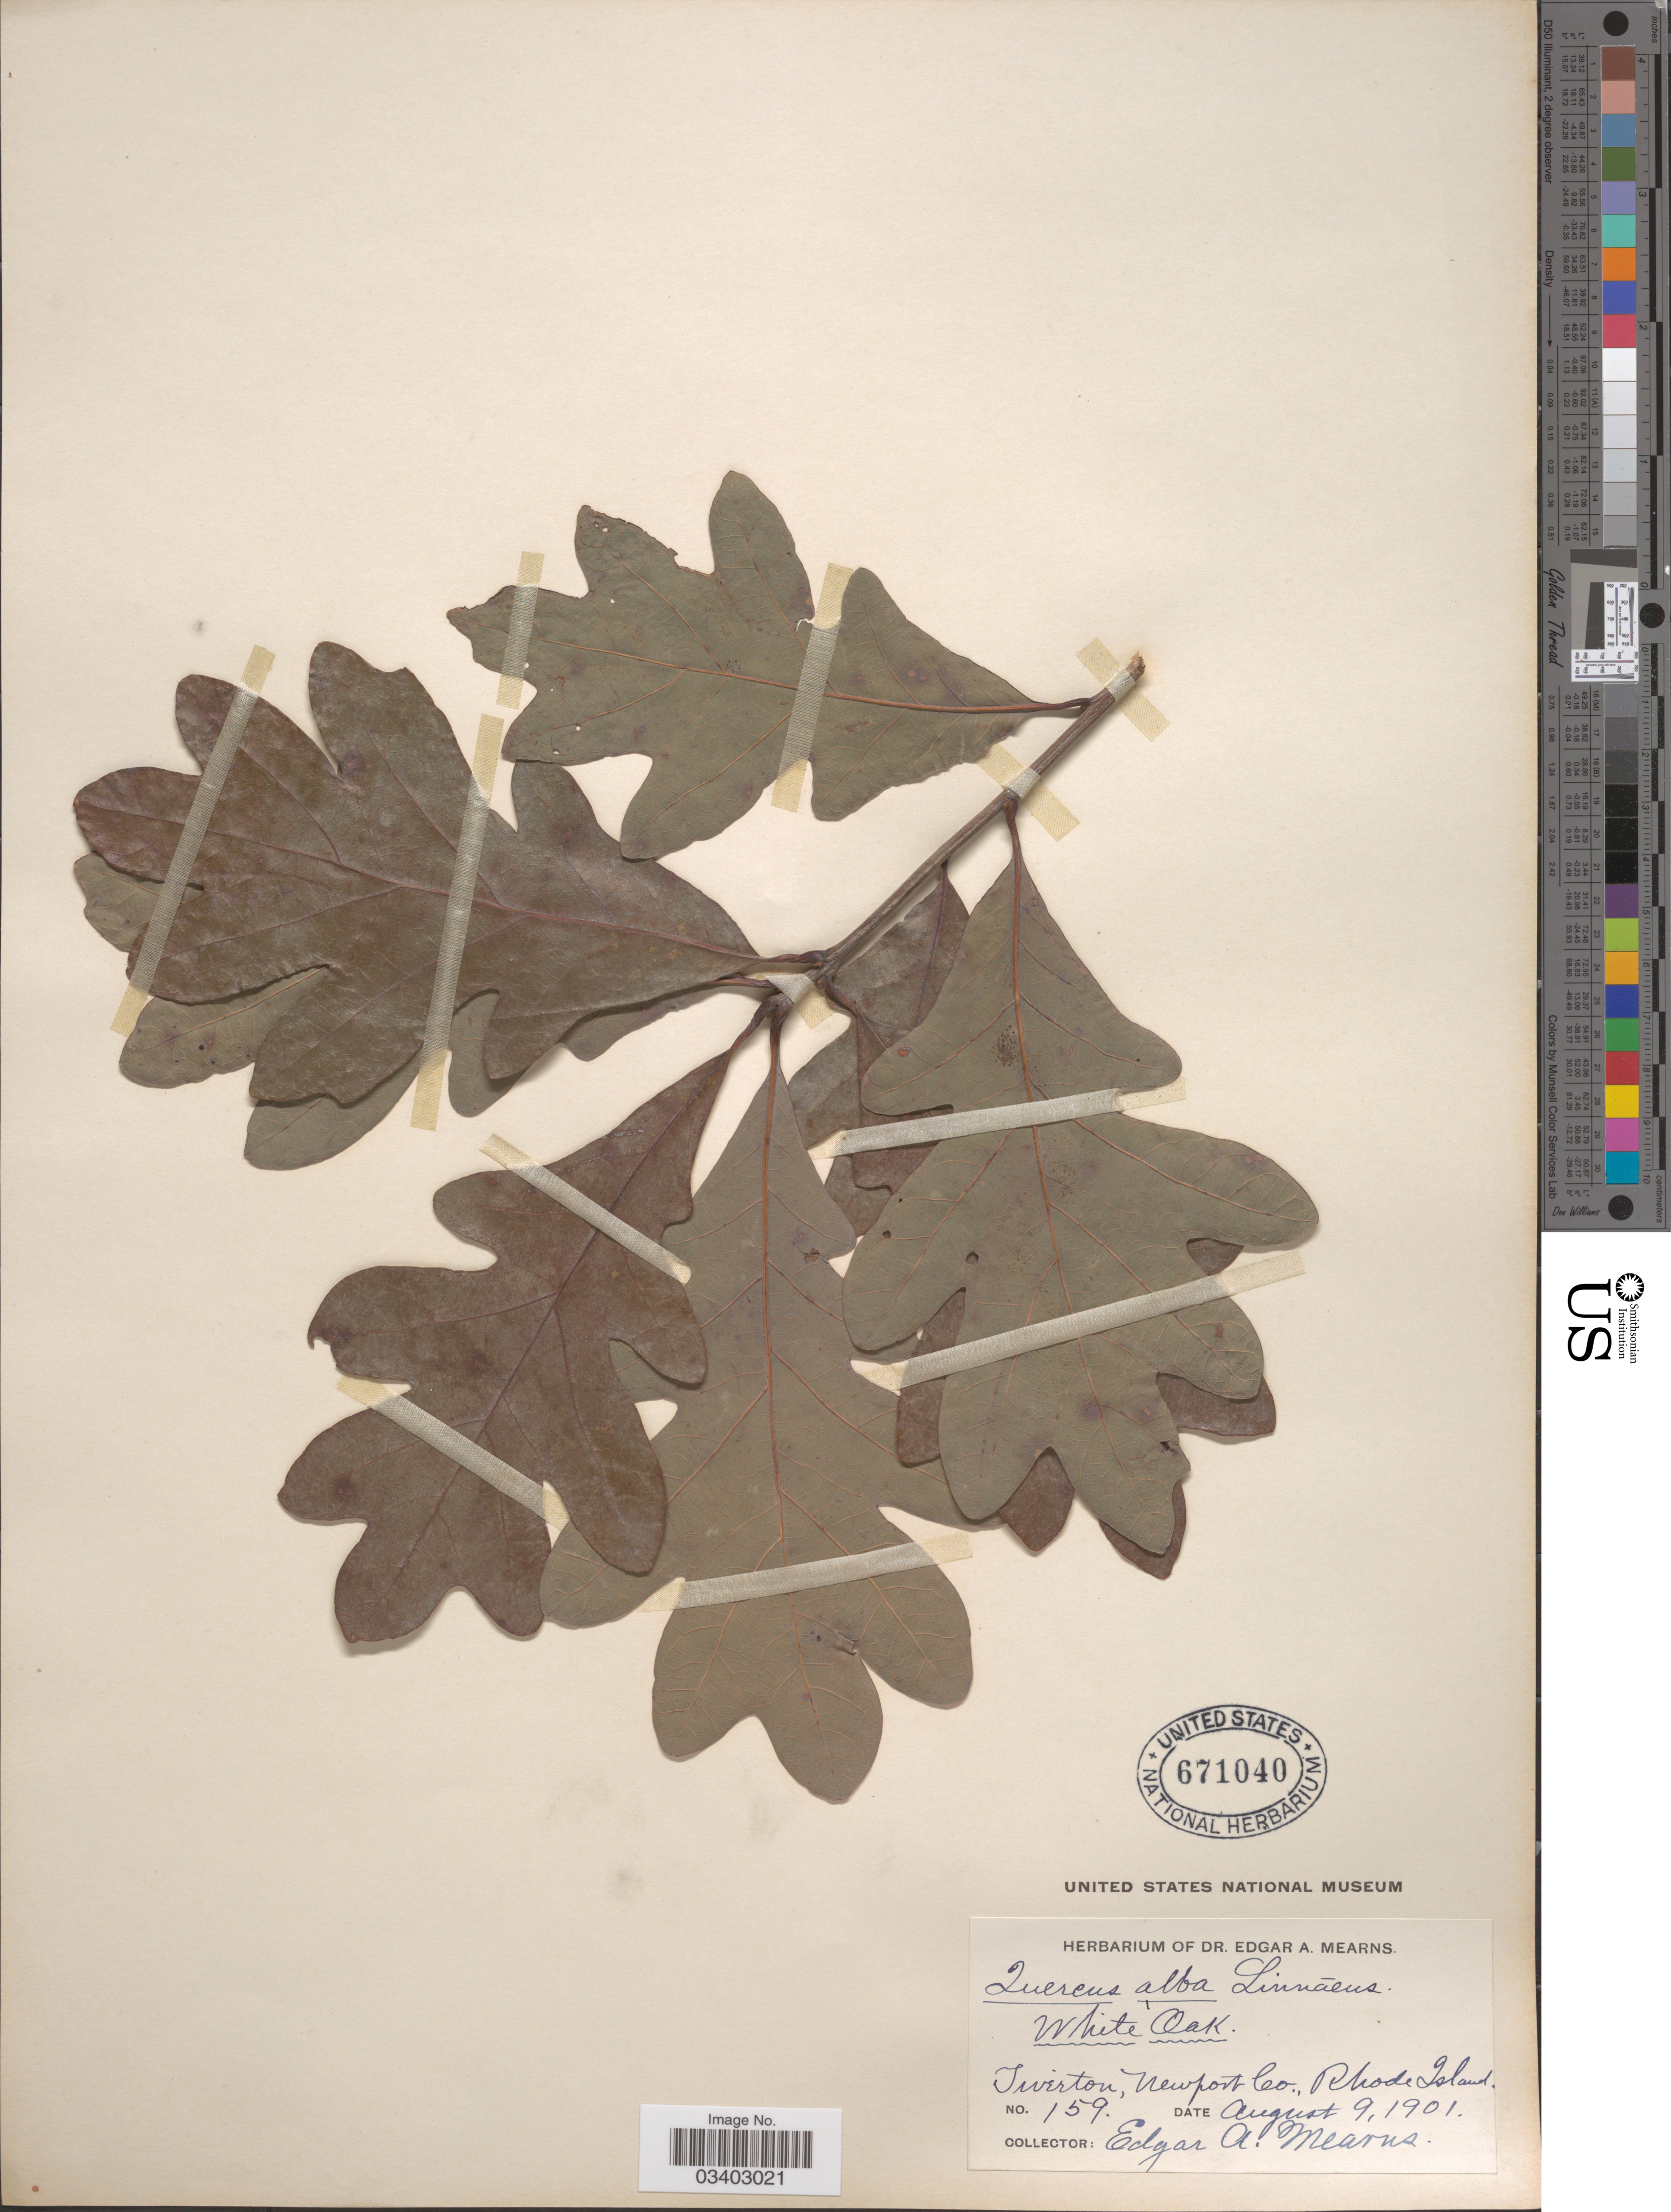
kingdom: Plantae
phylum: Tracheophyta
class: Magnoliopsida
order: Fagales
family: Fagaceae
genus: Quercus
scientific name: Quercus alba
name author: L.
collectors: E. A. Mearns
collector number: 159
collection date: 1901-08-09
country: United States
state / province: Rhode Island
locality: Tiverton, Newport Co.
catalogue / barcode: US 671040